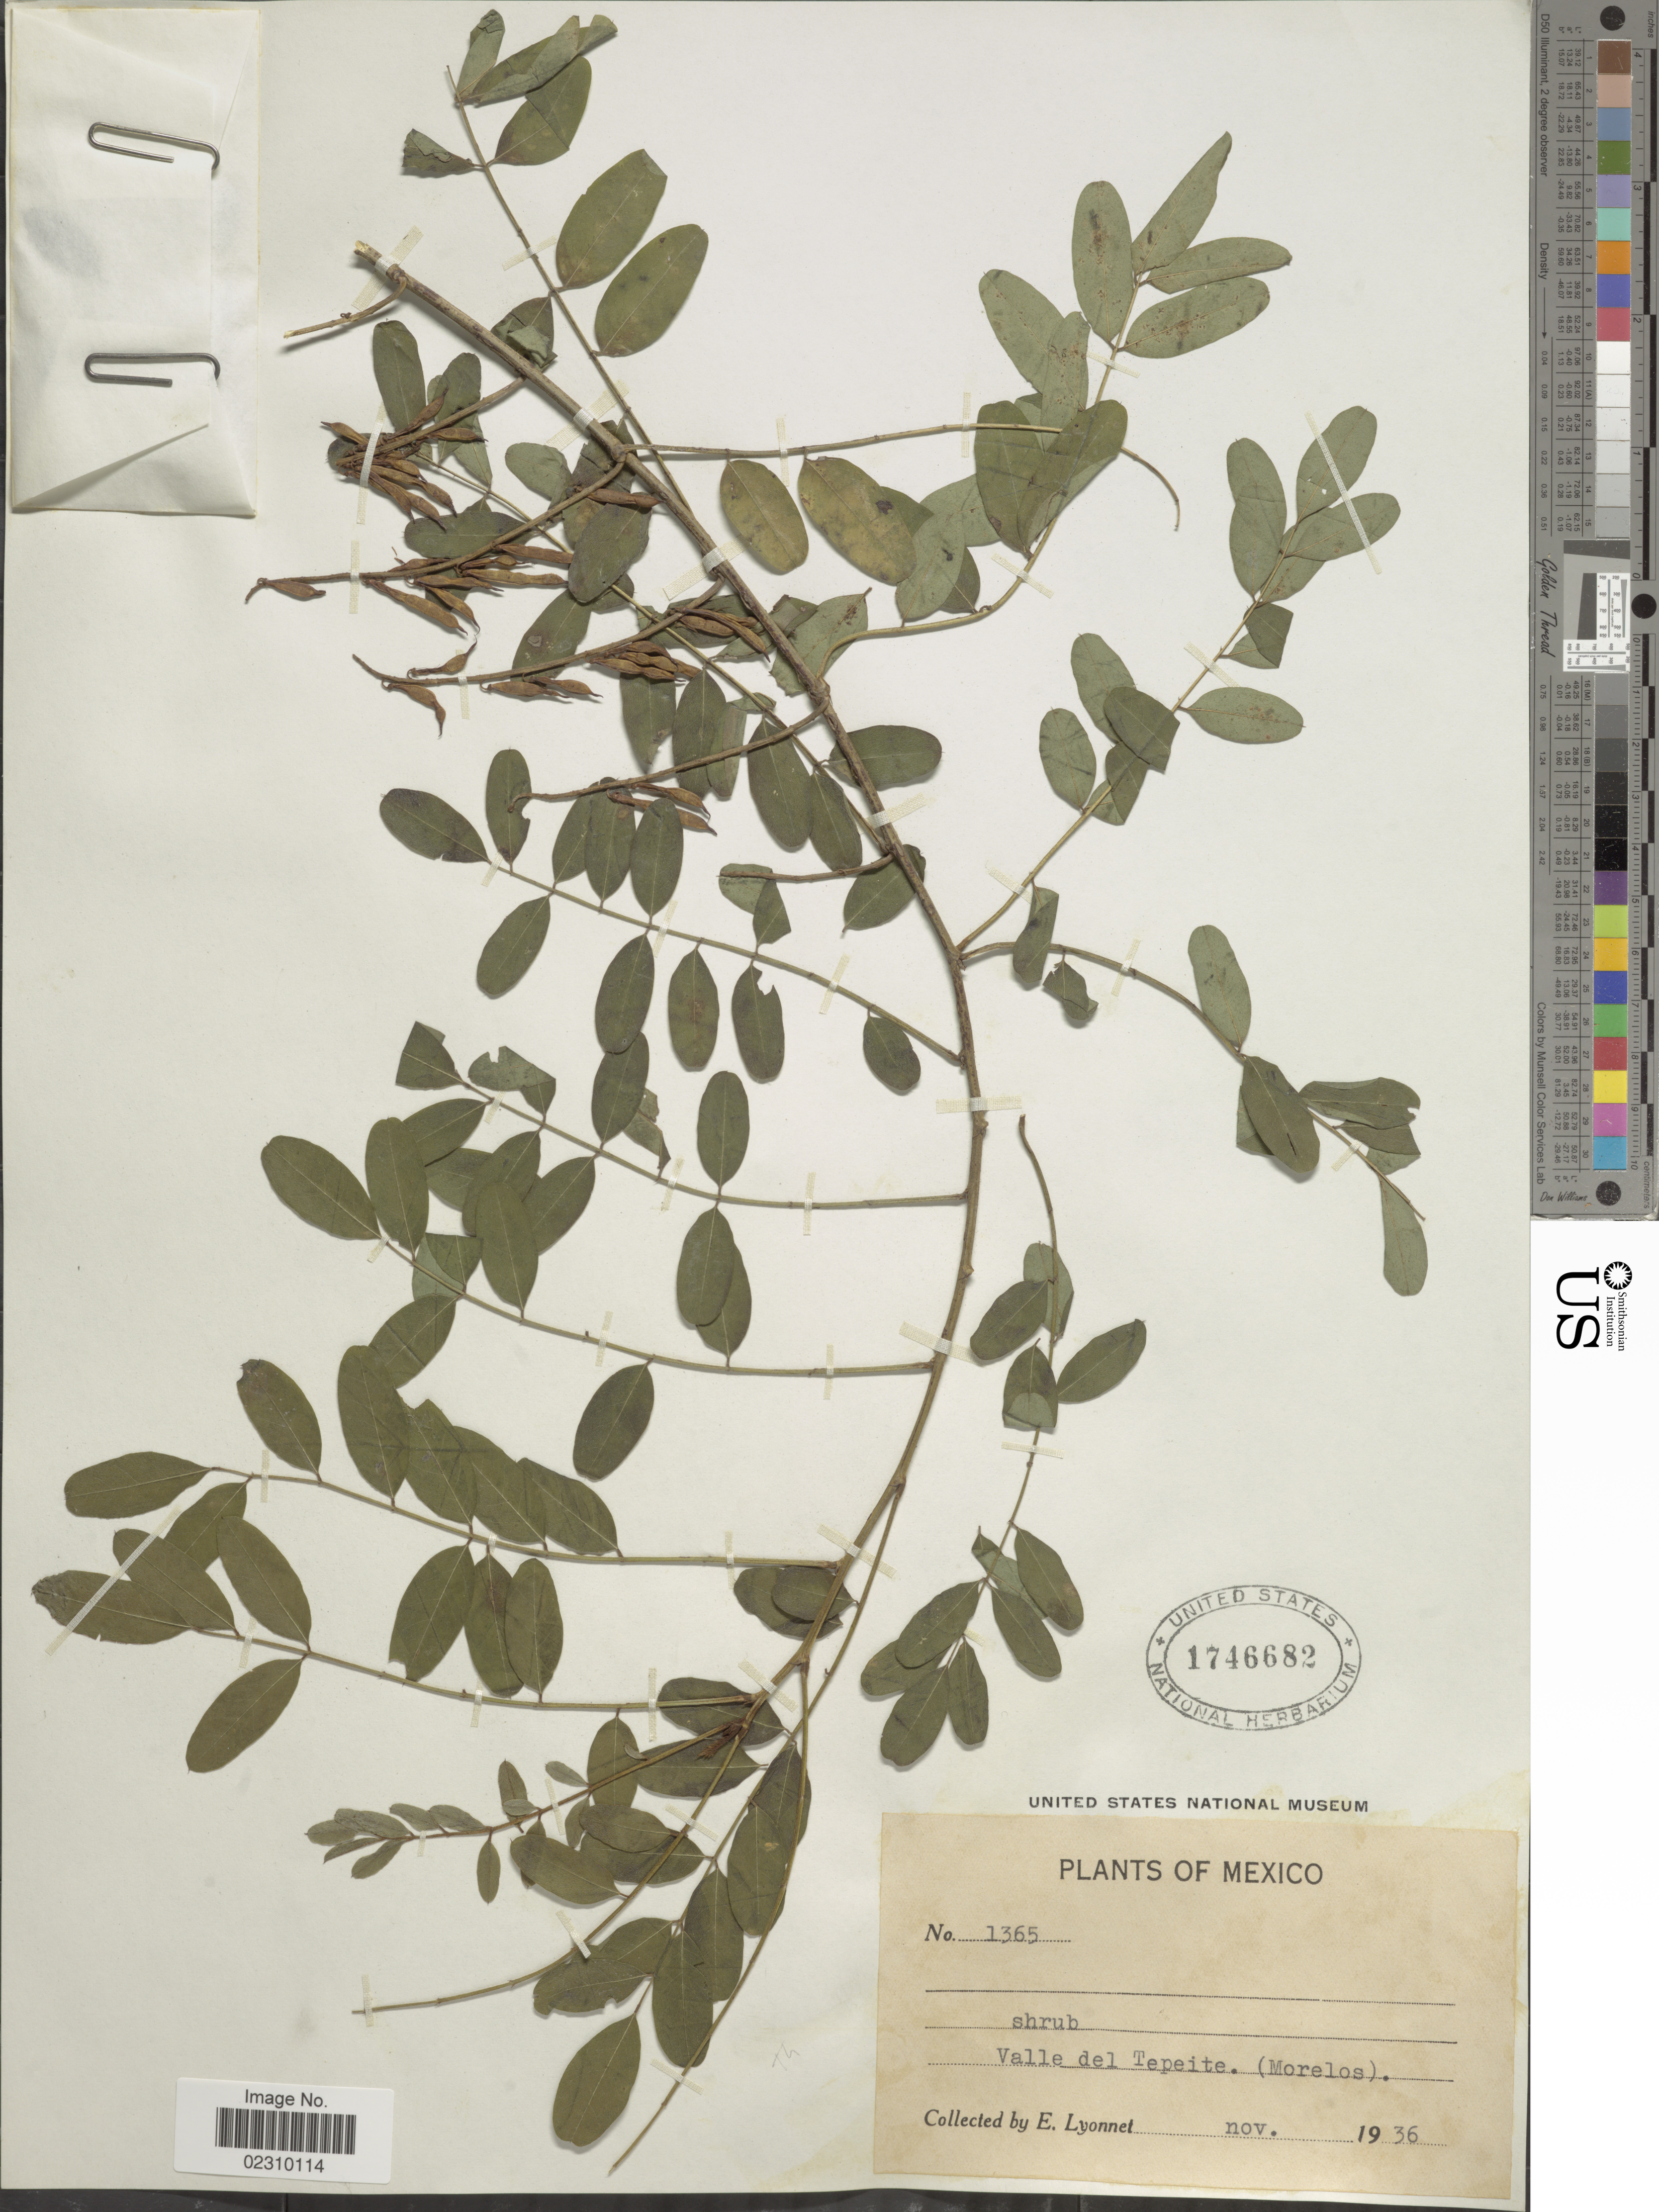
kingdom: Plantae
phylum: Tracheophyta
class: Magnoliopsida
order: Fabales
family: Fabaceae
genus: Indigofera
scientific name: Indigofera sp.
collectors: E. Lyonnet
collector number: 1365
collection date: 1936-11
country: Mexico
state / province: Morelos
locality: Valle del Tepeite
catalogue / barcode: US 1746682